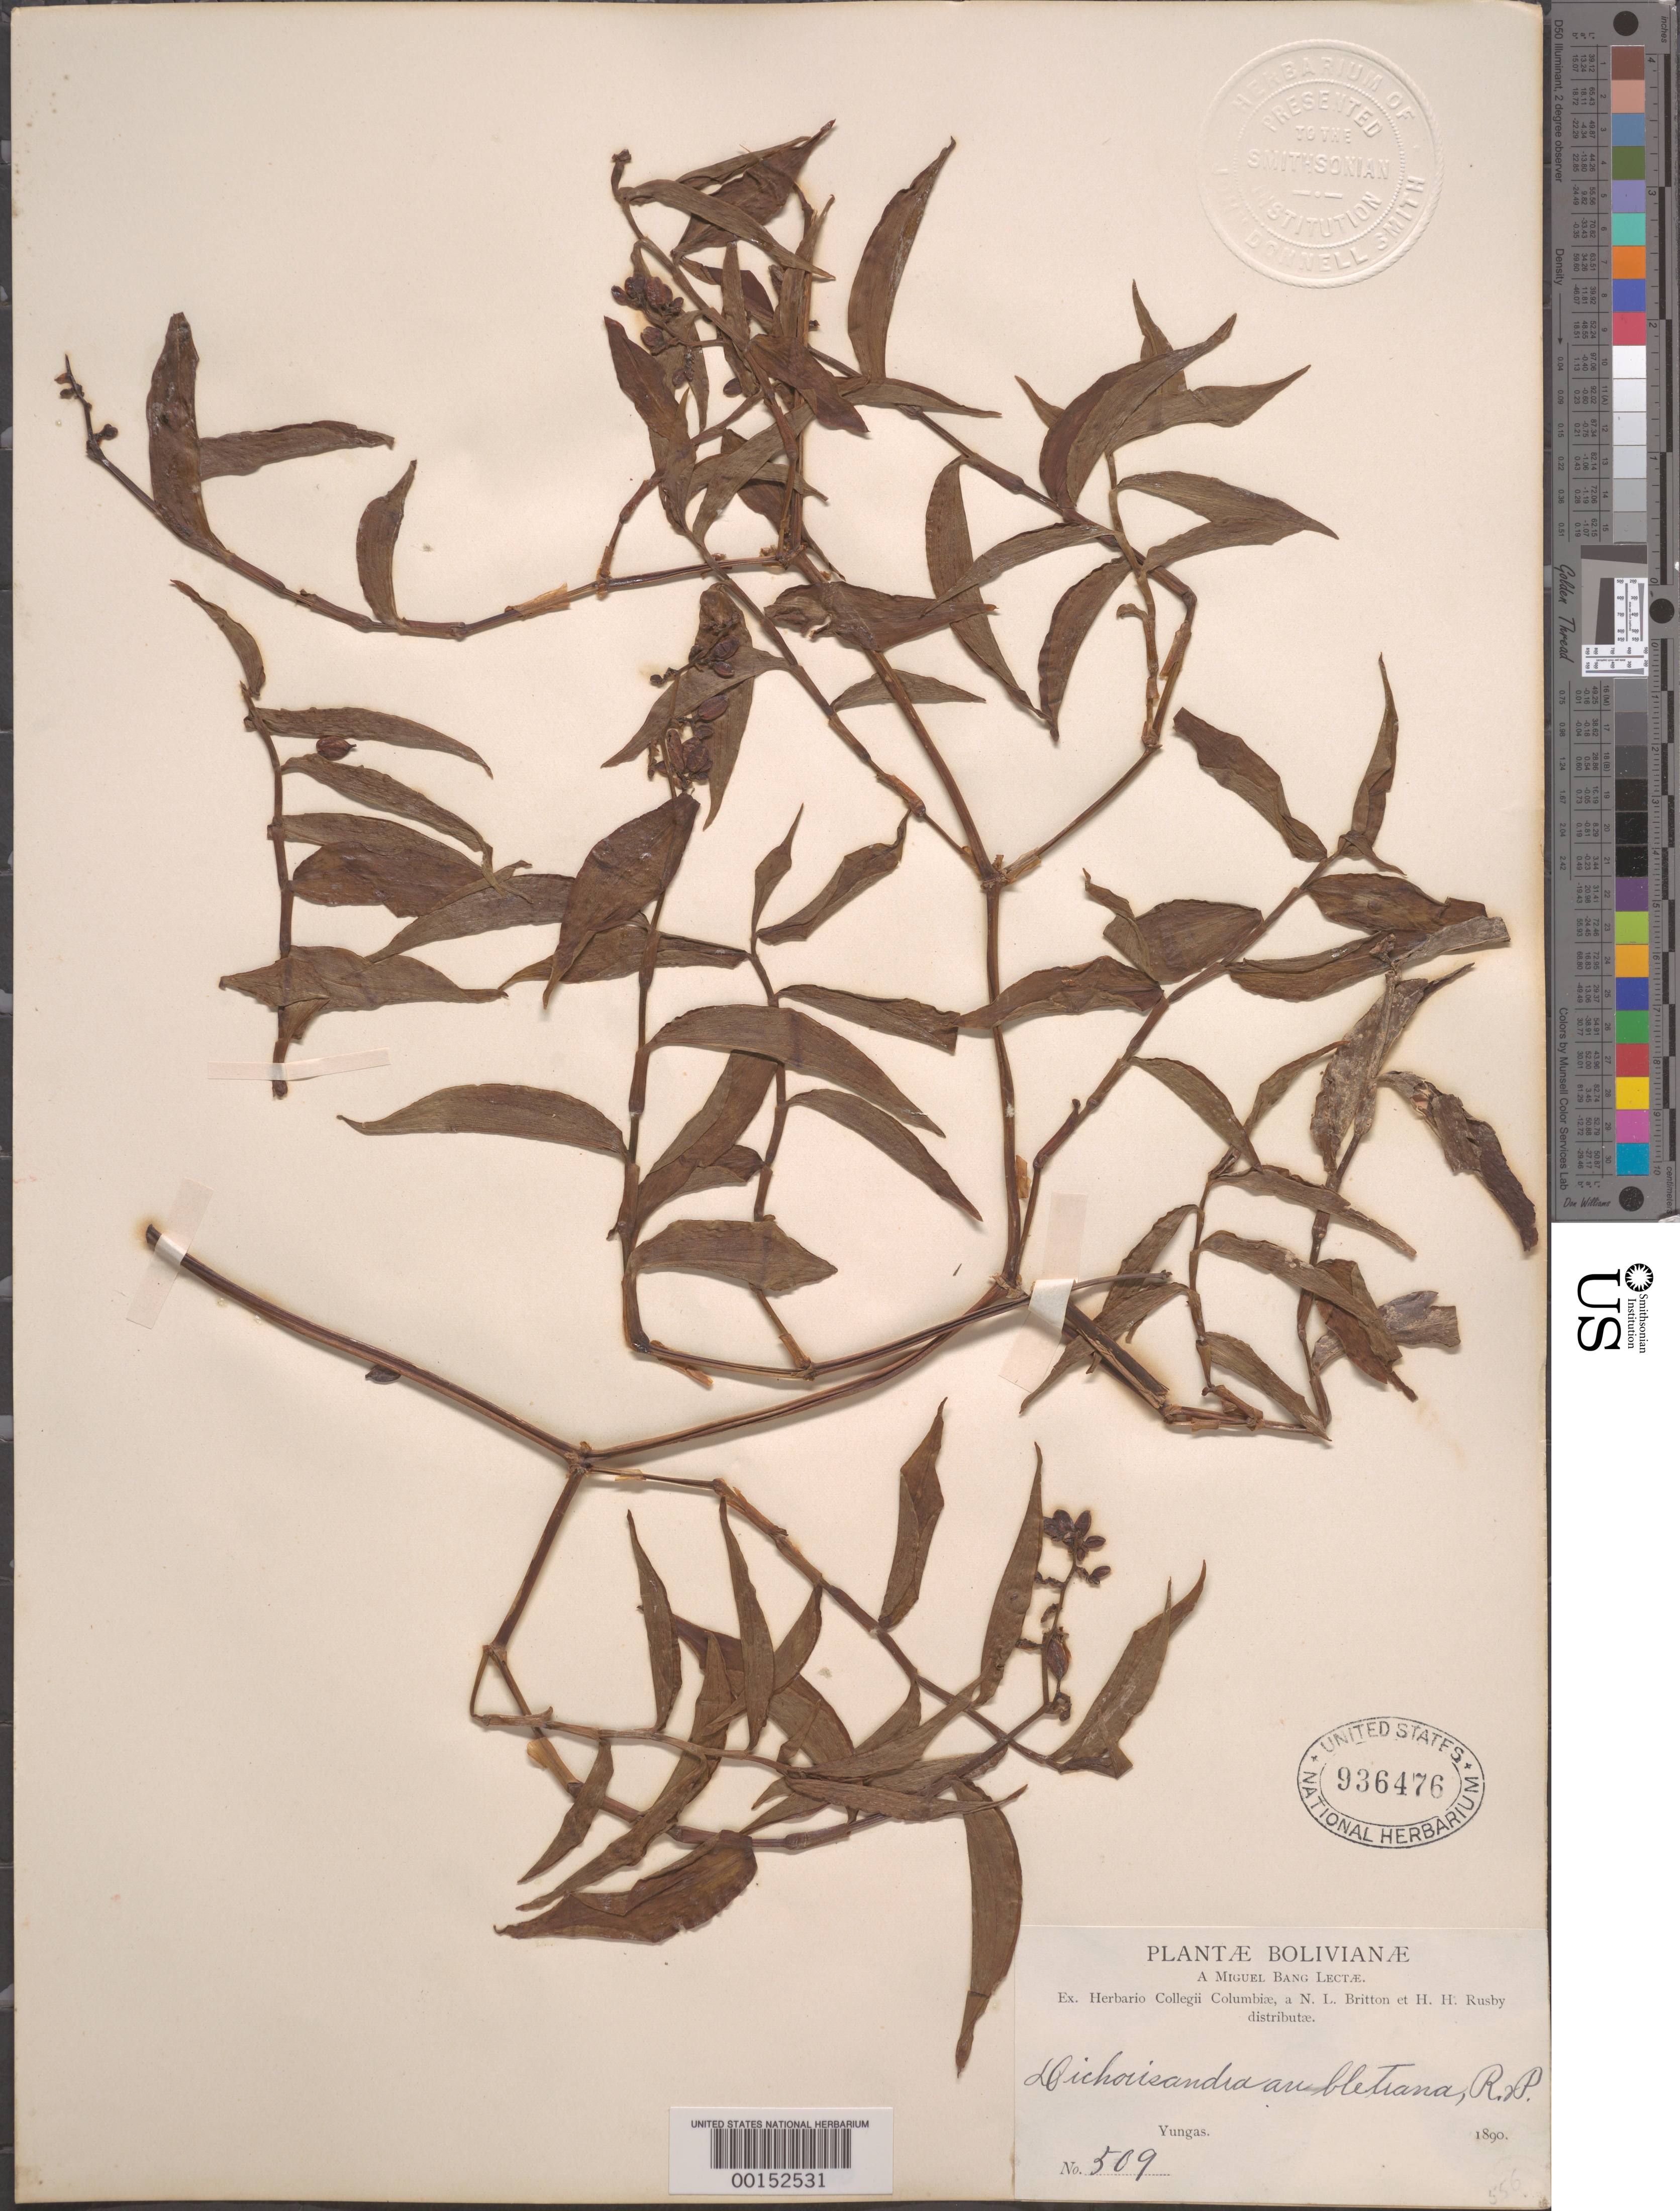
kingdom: Plantae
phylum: Tracheophyta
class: Liliopsida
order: Commelinales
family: Commelinaceae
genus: Dichorisandra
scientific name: Dichorisandra hexandra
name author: (Aubl.) Standl.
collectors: M. Bang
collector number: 509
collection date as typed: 1890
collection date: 1890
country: Bolivia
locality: Yungas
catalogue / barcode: US 936476